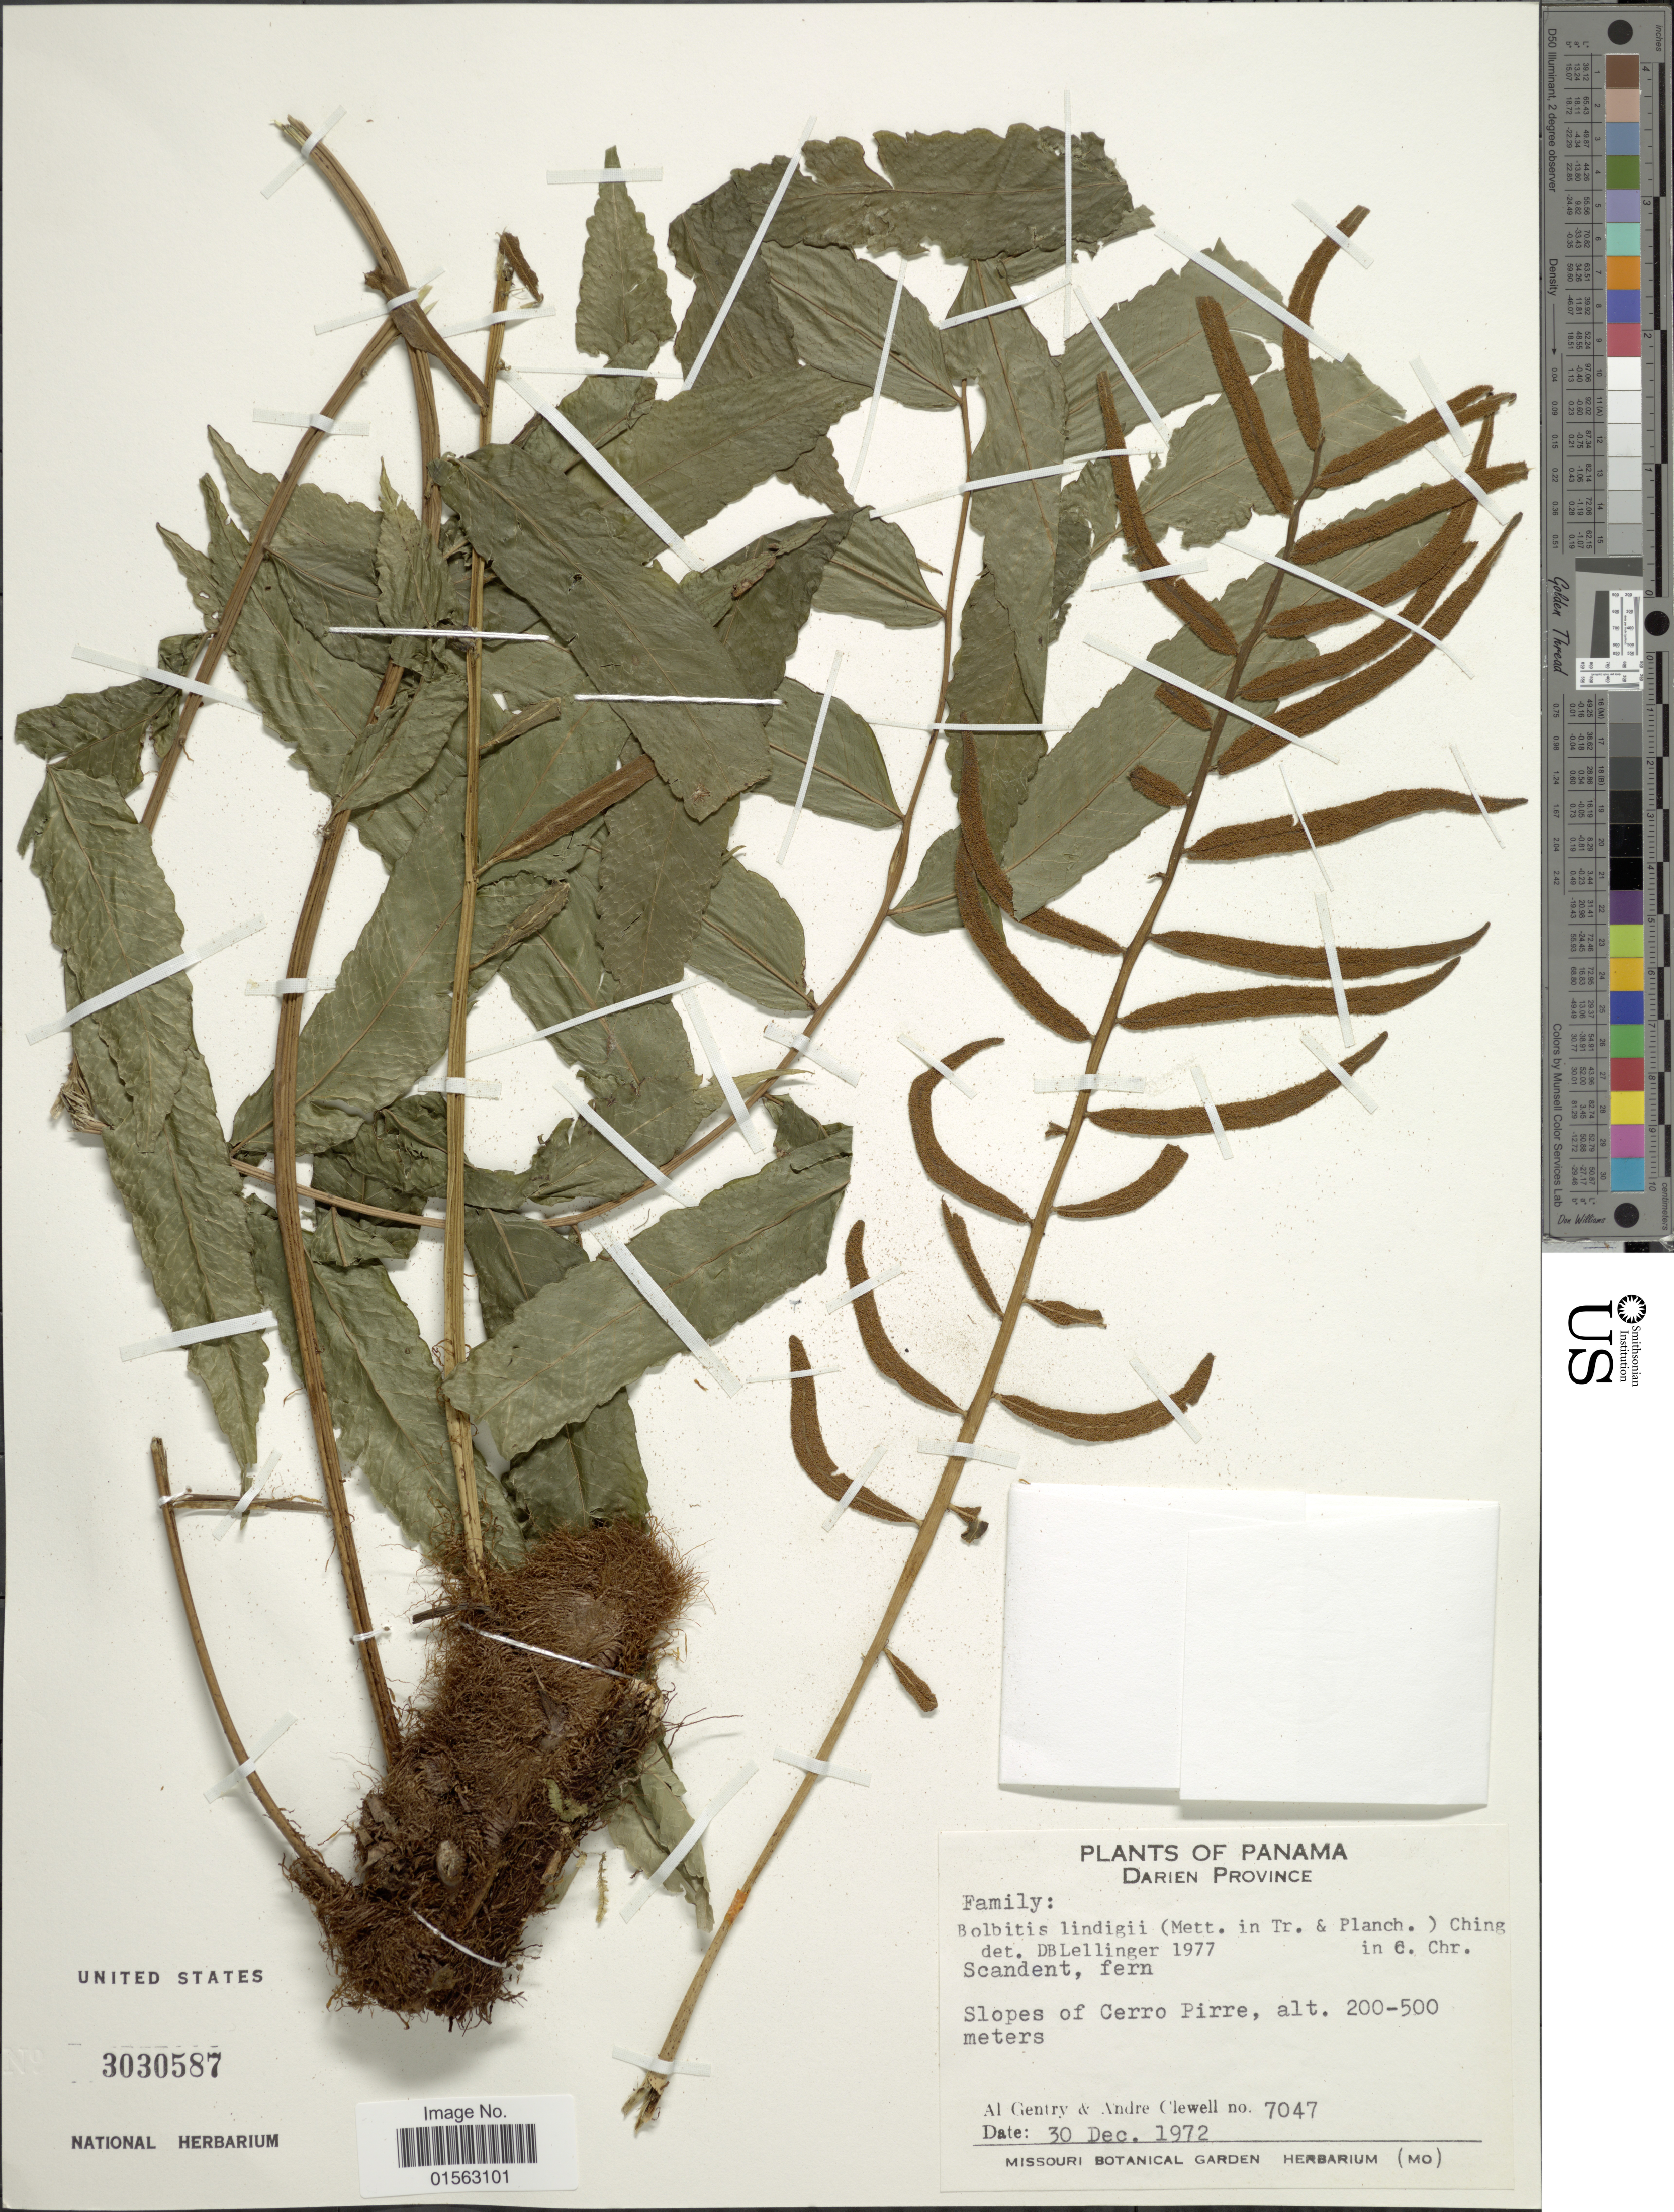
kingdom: Plantae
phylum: Tracheophyta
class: Polypodiopsida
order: Polypodiales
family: Dryopteridaceae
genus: Mickelia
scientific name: Mickelia lindigii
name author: (Mett.) R.C. Moran et al.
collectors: A. H. Gentry & A. Clewell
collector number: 7047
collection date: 1972-12-30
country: Panama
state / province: Darién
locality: Panama, slopes of Cerro Pirre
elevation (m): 200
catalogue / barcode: US 3030587